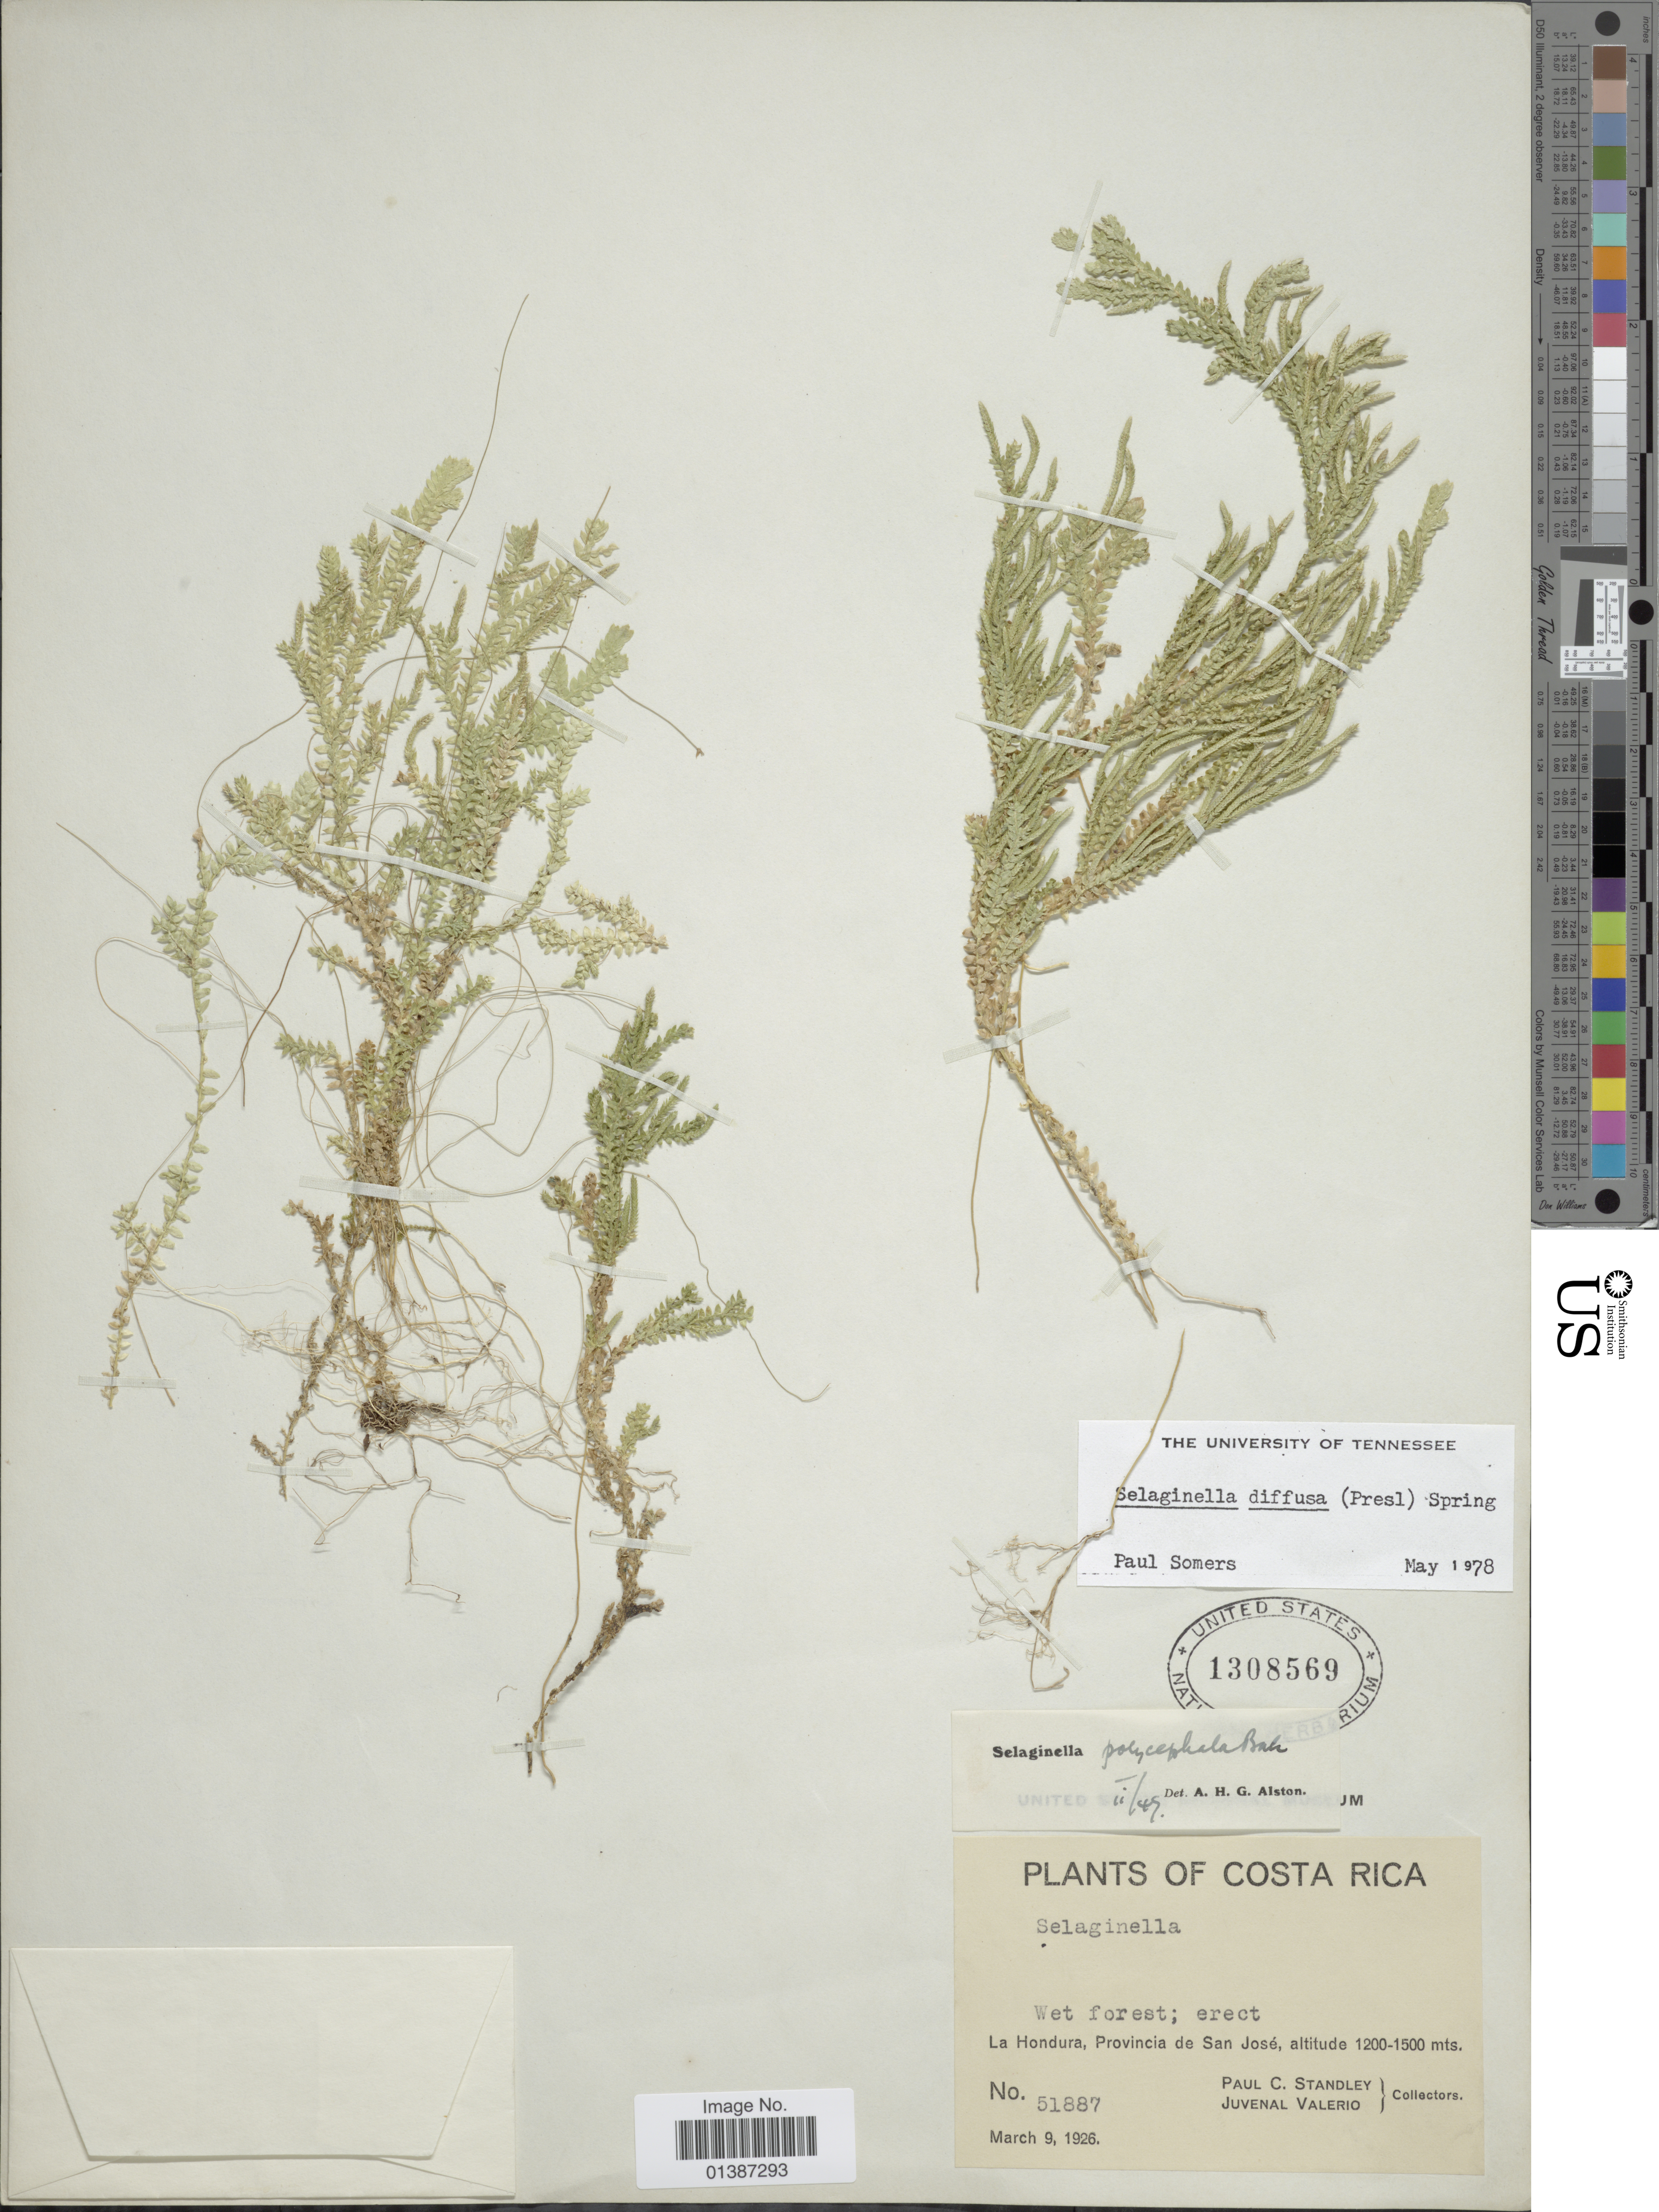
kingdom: Plantae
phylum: Tracheophyta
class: Lycopodiopsida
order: Selaginellales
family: Selaginellaceae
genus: Selaginella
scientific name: Selaginella diffusa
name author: (C. Presl) Spring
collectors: P. C. Standley & J. Valerio R.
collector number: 51887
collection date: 1926-03-09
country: Costa Rica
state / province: San José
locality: La Hondura, Provincia de San José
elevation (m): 1200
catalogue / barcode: US 1308569